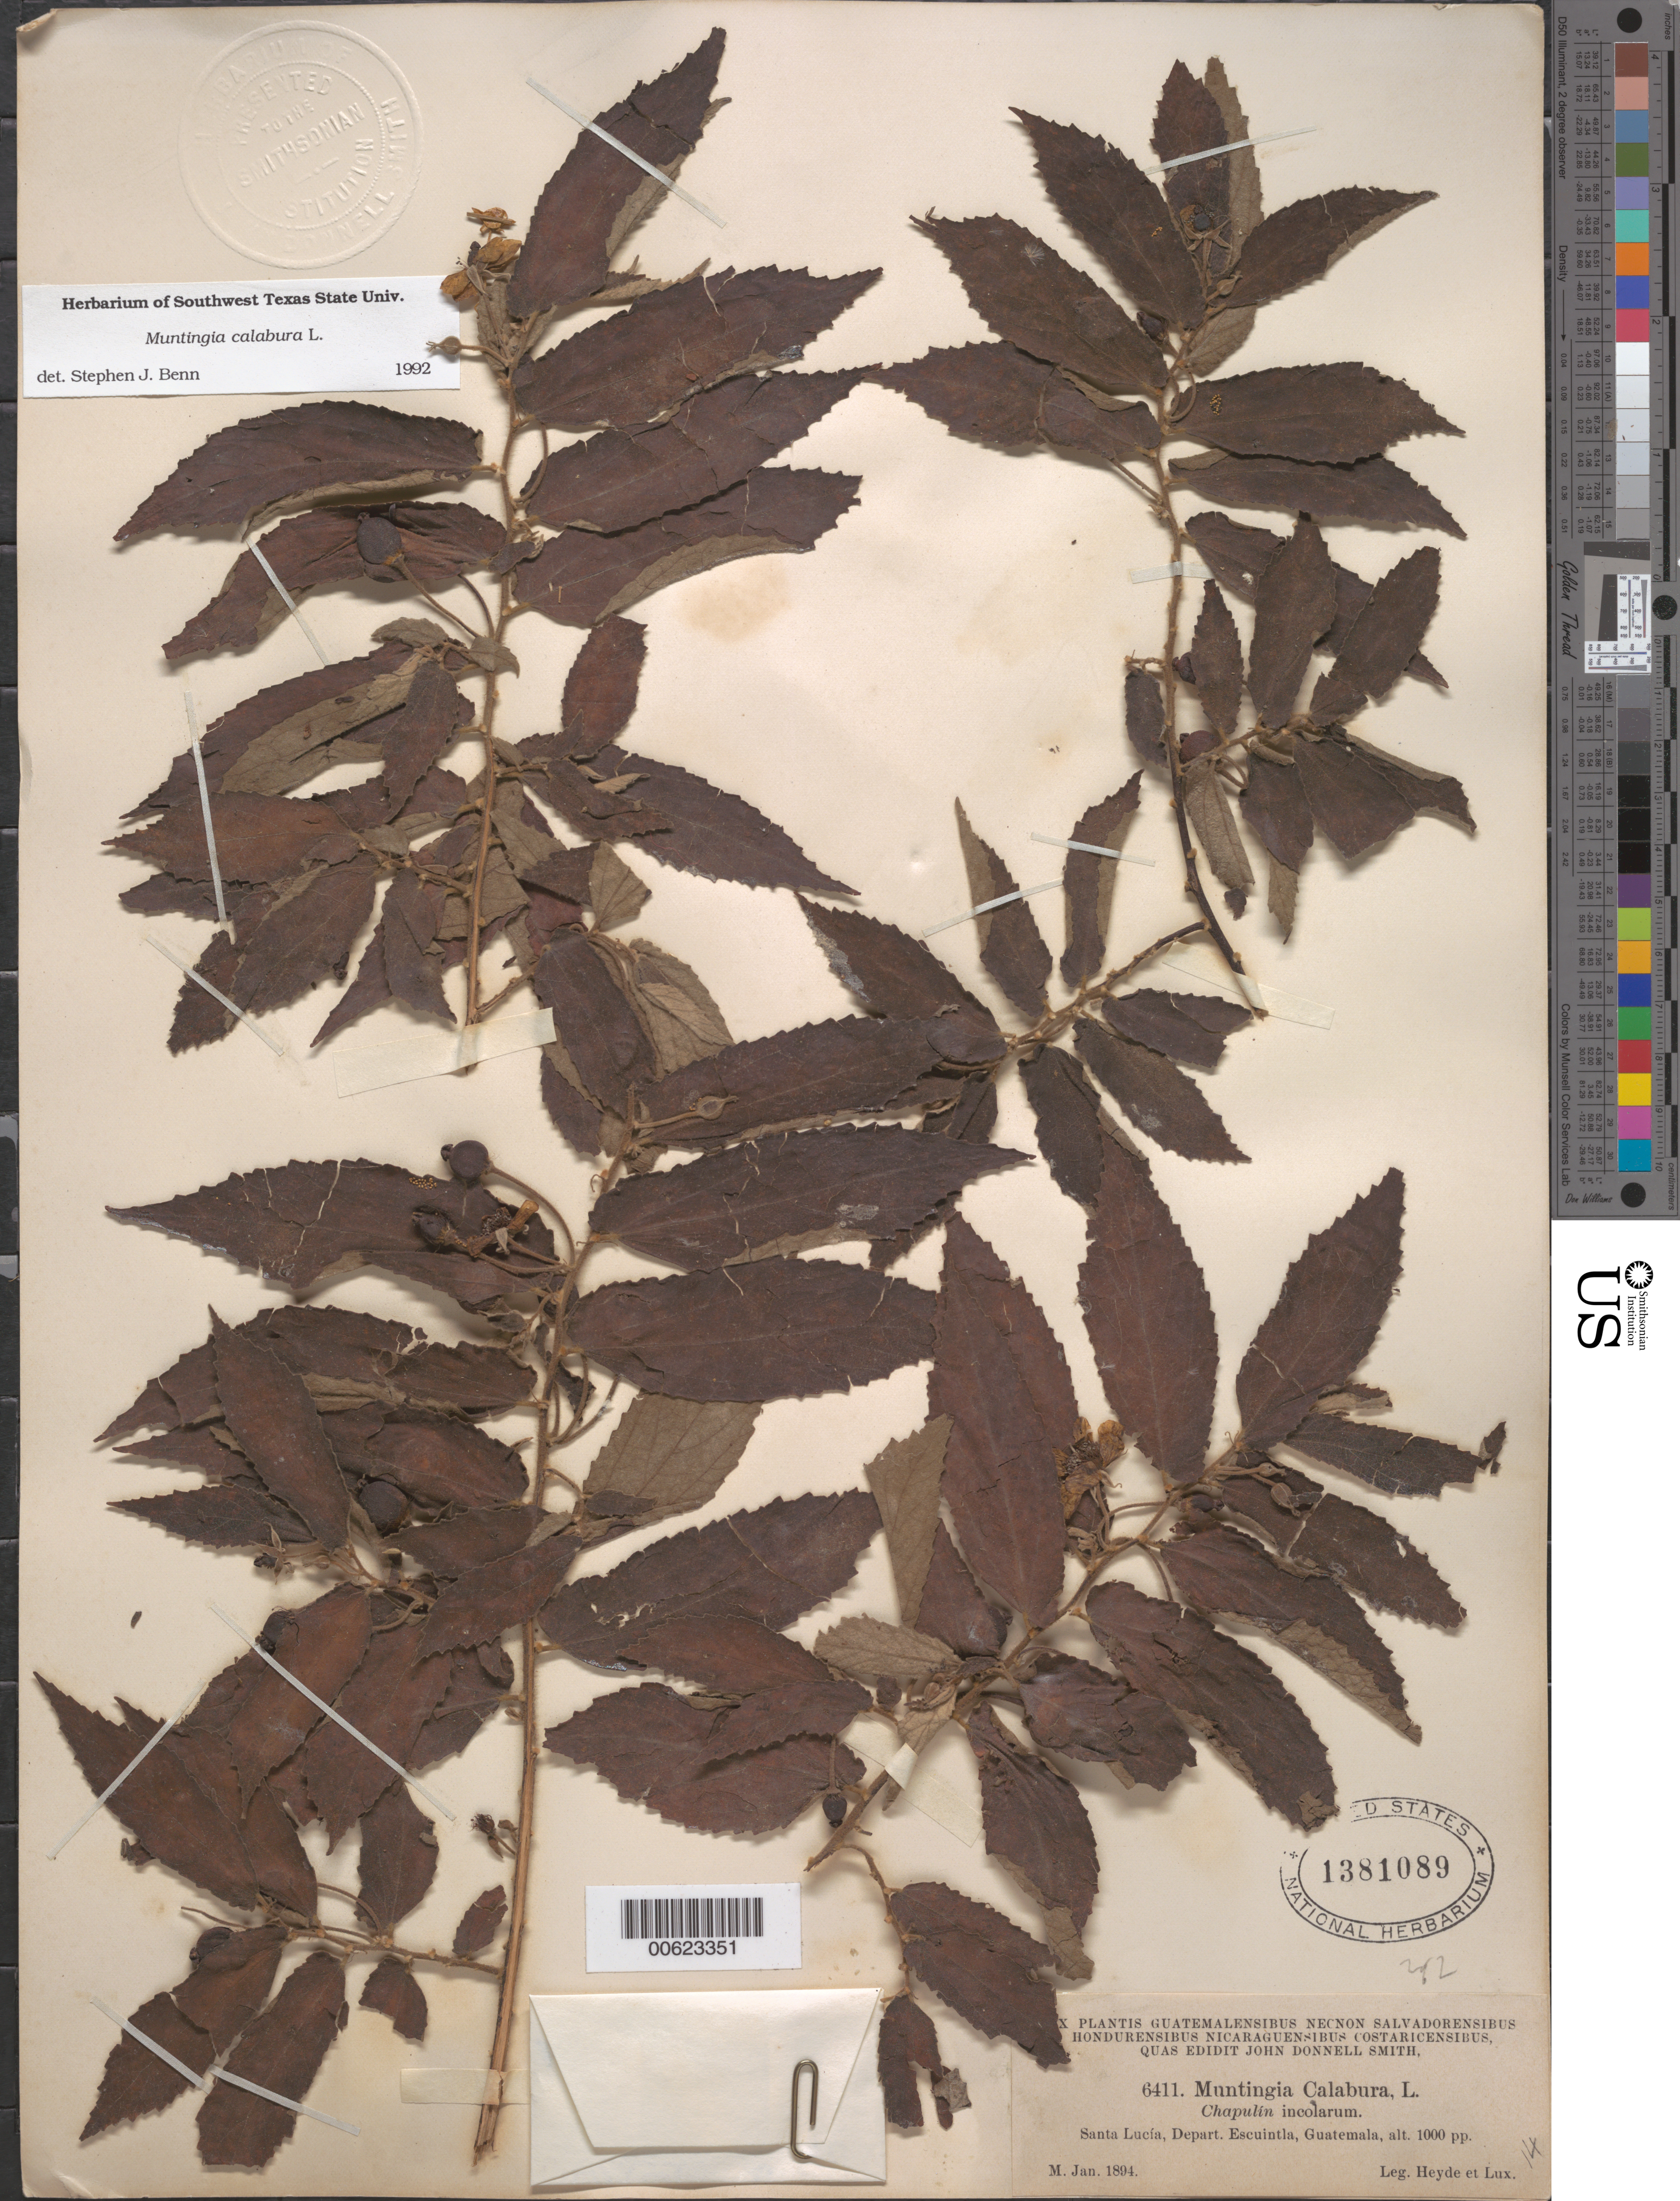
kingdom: Plantae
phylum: Tracheophyta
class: Magnoliopsida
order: Malvales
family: Muntingiaceae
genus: Muntingia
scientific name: Muntingia calabura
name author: L.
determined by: Benn, S. J.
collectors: E. T. Heyde & E. Lux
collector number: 6411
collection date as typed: Jan 1894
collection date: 1894-01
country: Guatemala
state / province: Escuintla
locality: Santa Lucía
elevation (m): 305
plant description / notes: Common name: Chapulín incolarum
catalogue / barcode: US 1381089